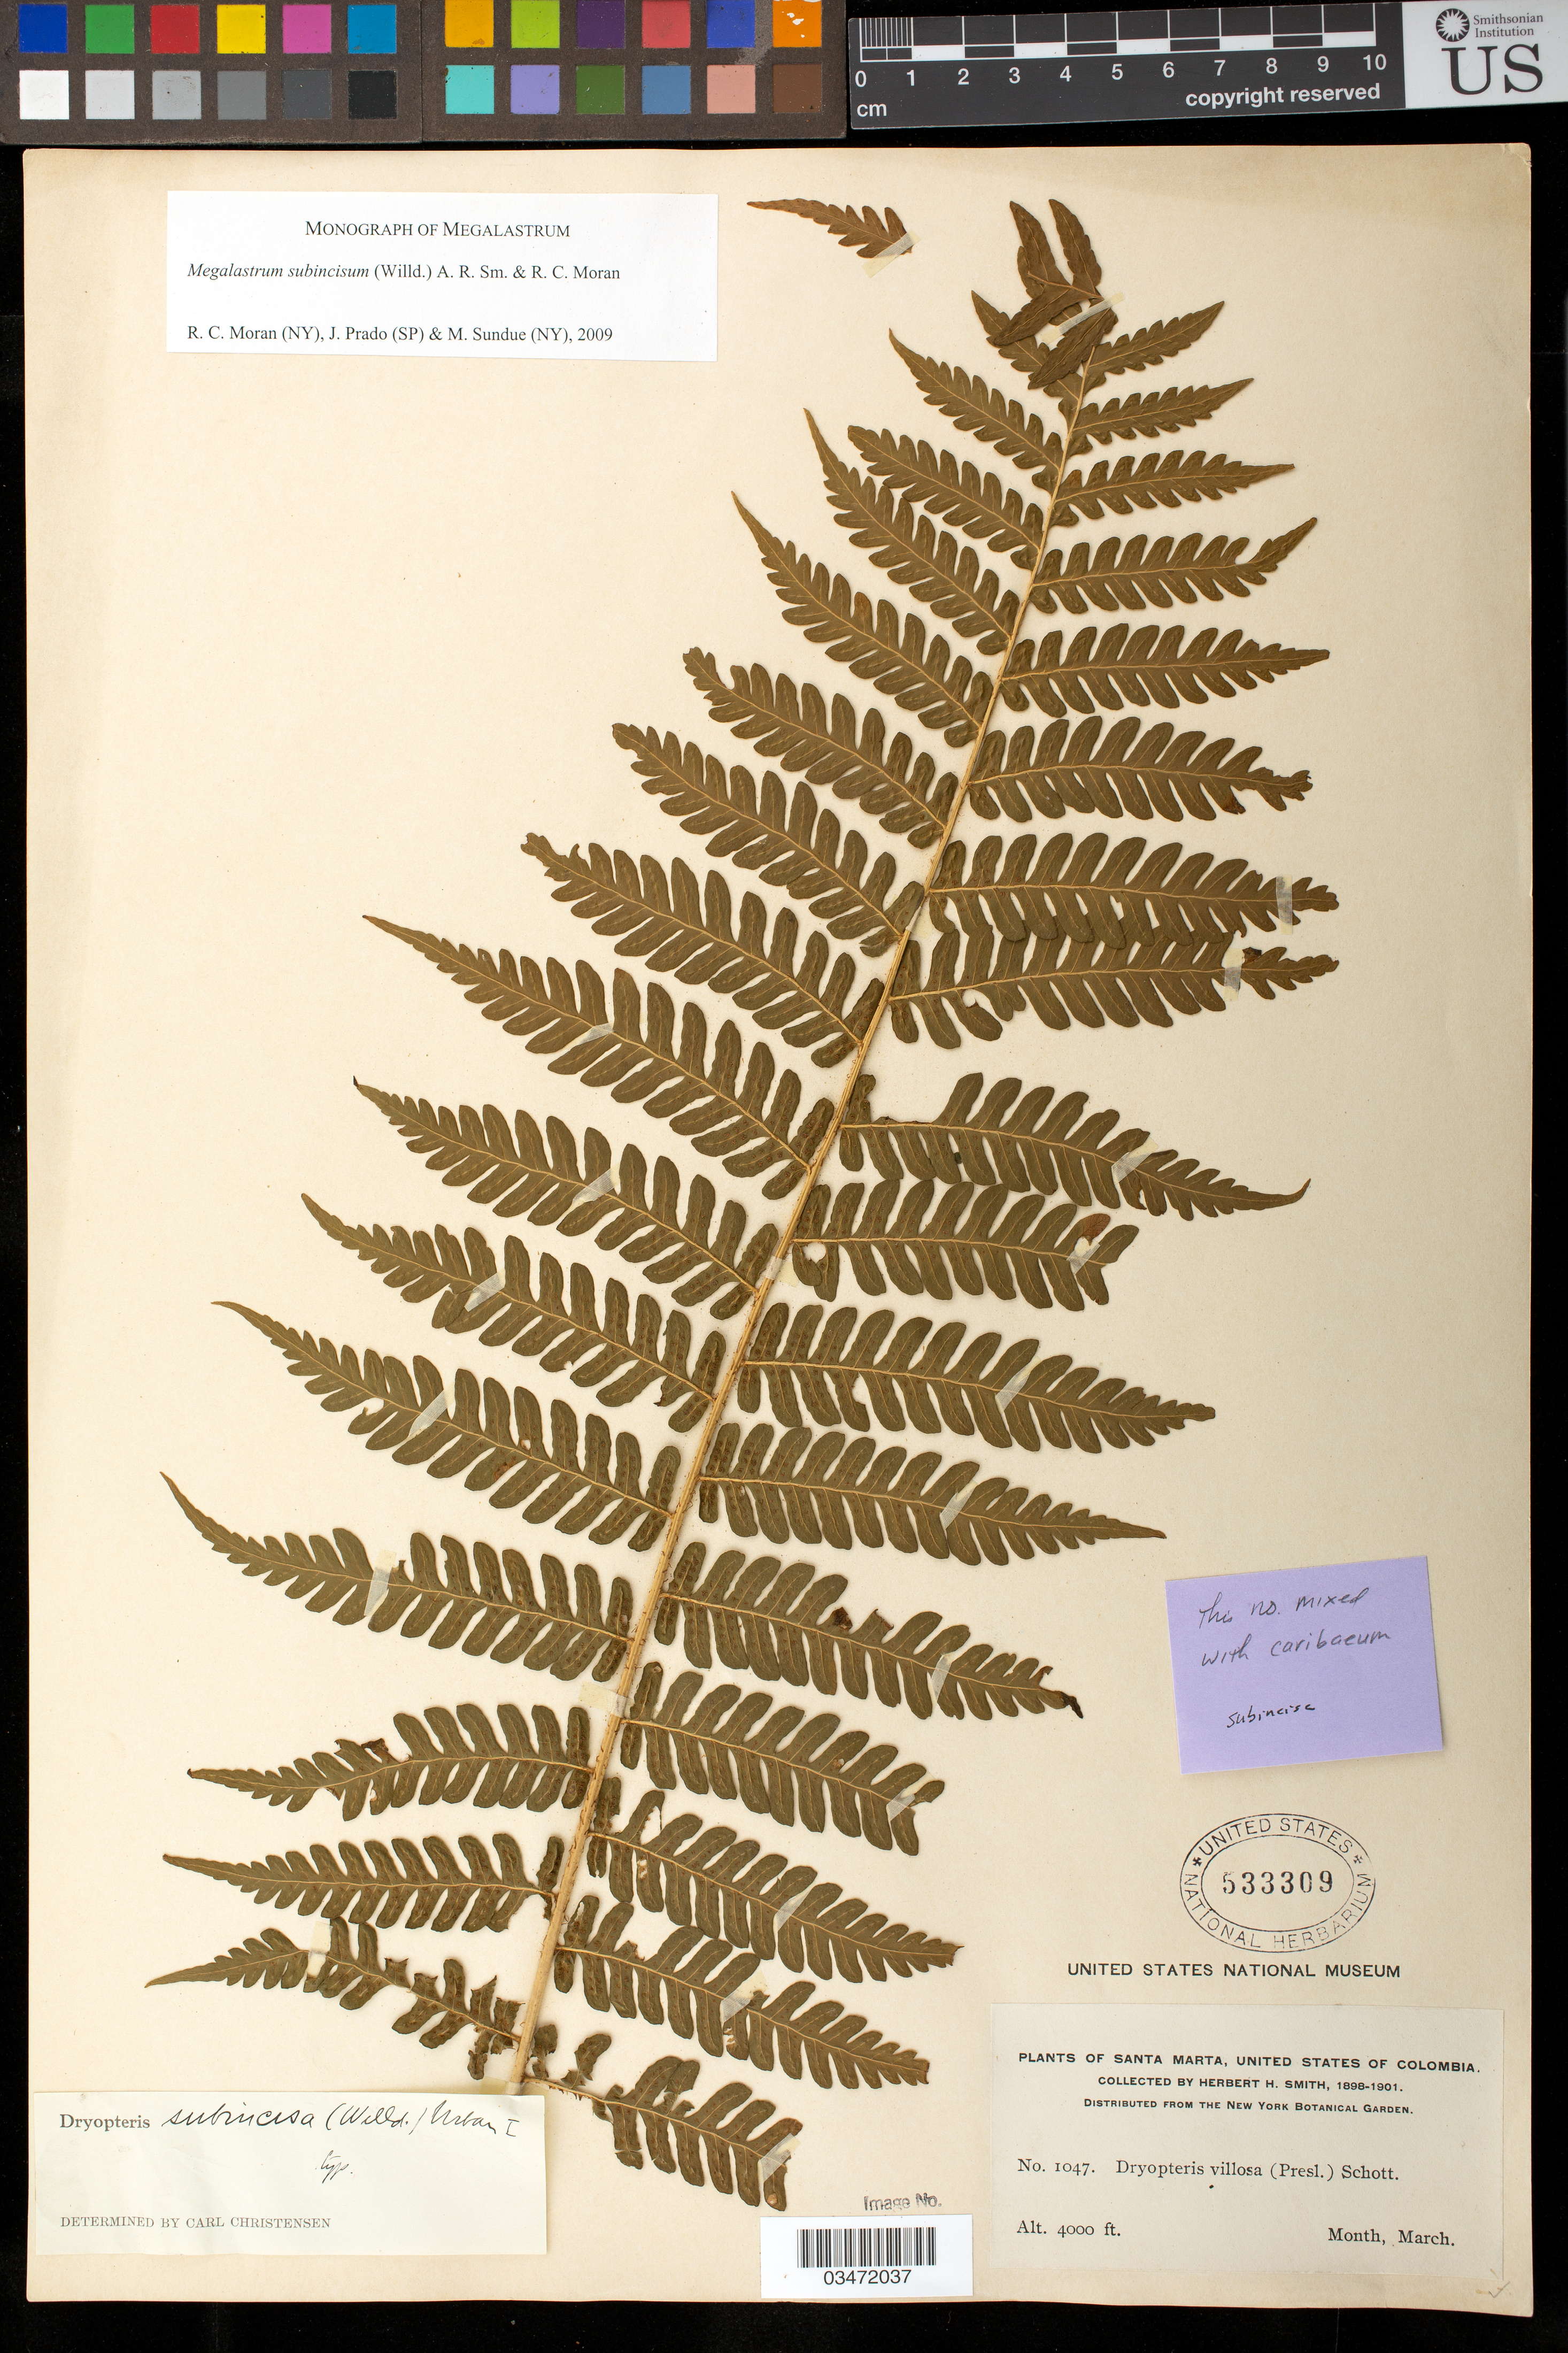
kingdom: Plantae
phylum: Tracheophyta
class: Polypodiopsida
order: Polypodiales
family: Dryopteridaceae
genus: Megalastrum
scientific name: Megalastrum subincisum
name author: (Willd.) A.R. Sm. & R.C. Moran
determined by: Moran, R. C.; Prado, J.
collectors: H. H. Smith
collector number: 1047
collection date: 1898-03/1901-03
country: Colombia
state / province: Magdalena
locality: Santa Marta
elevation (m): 1219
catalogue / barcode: US 533309